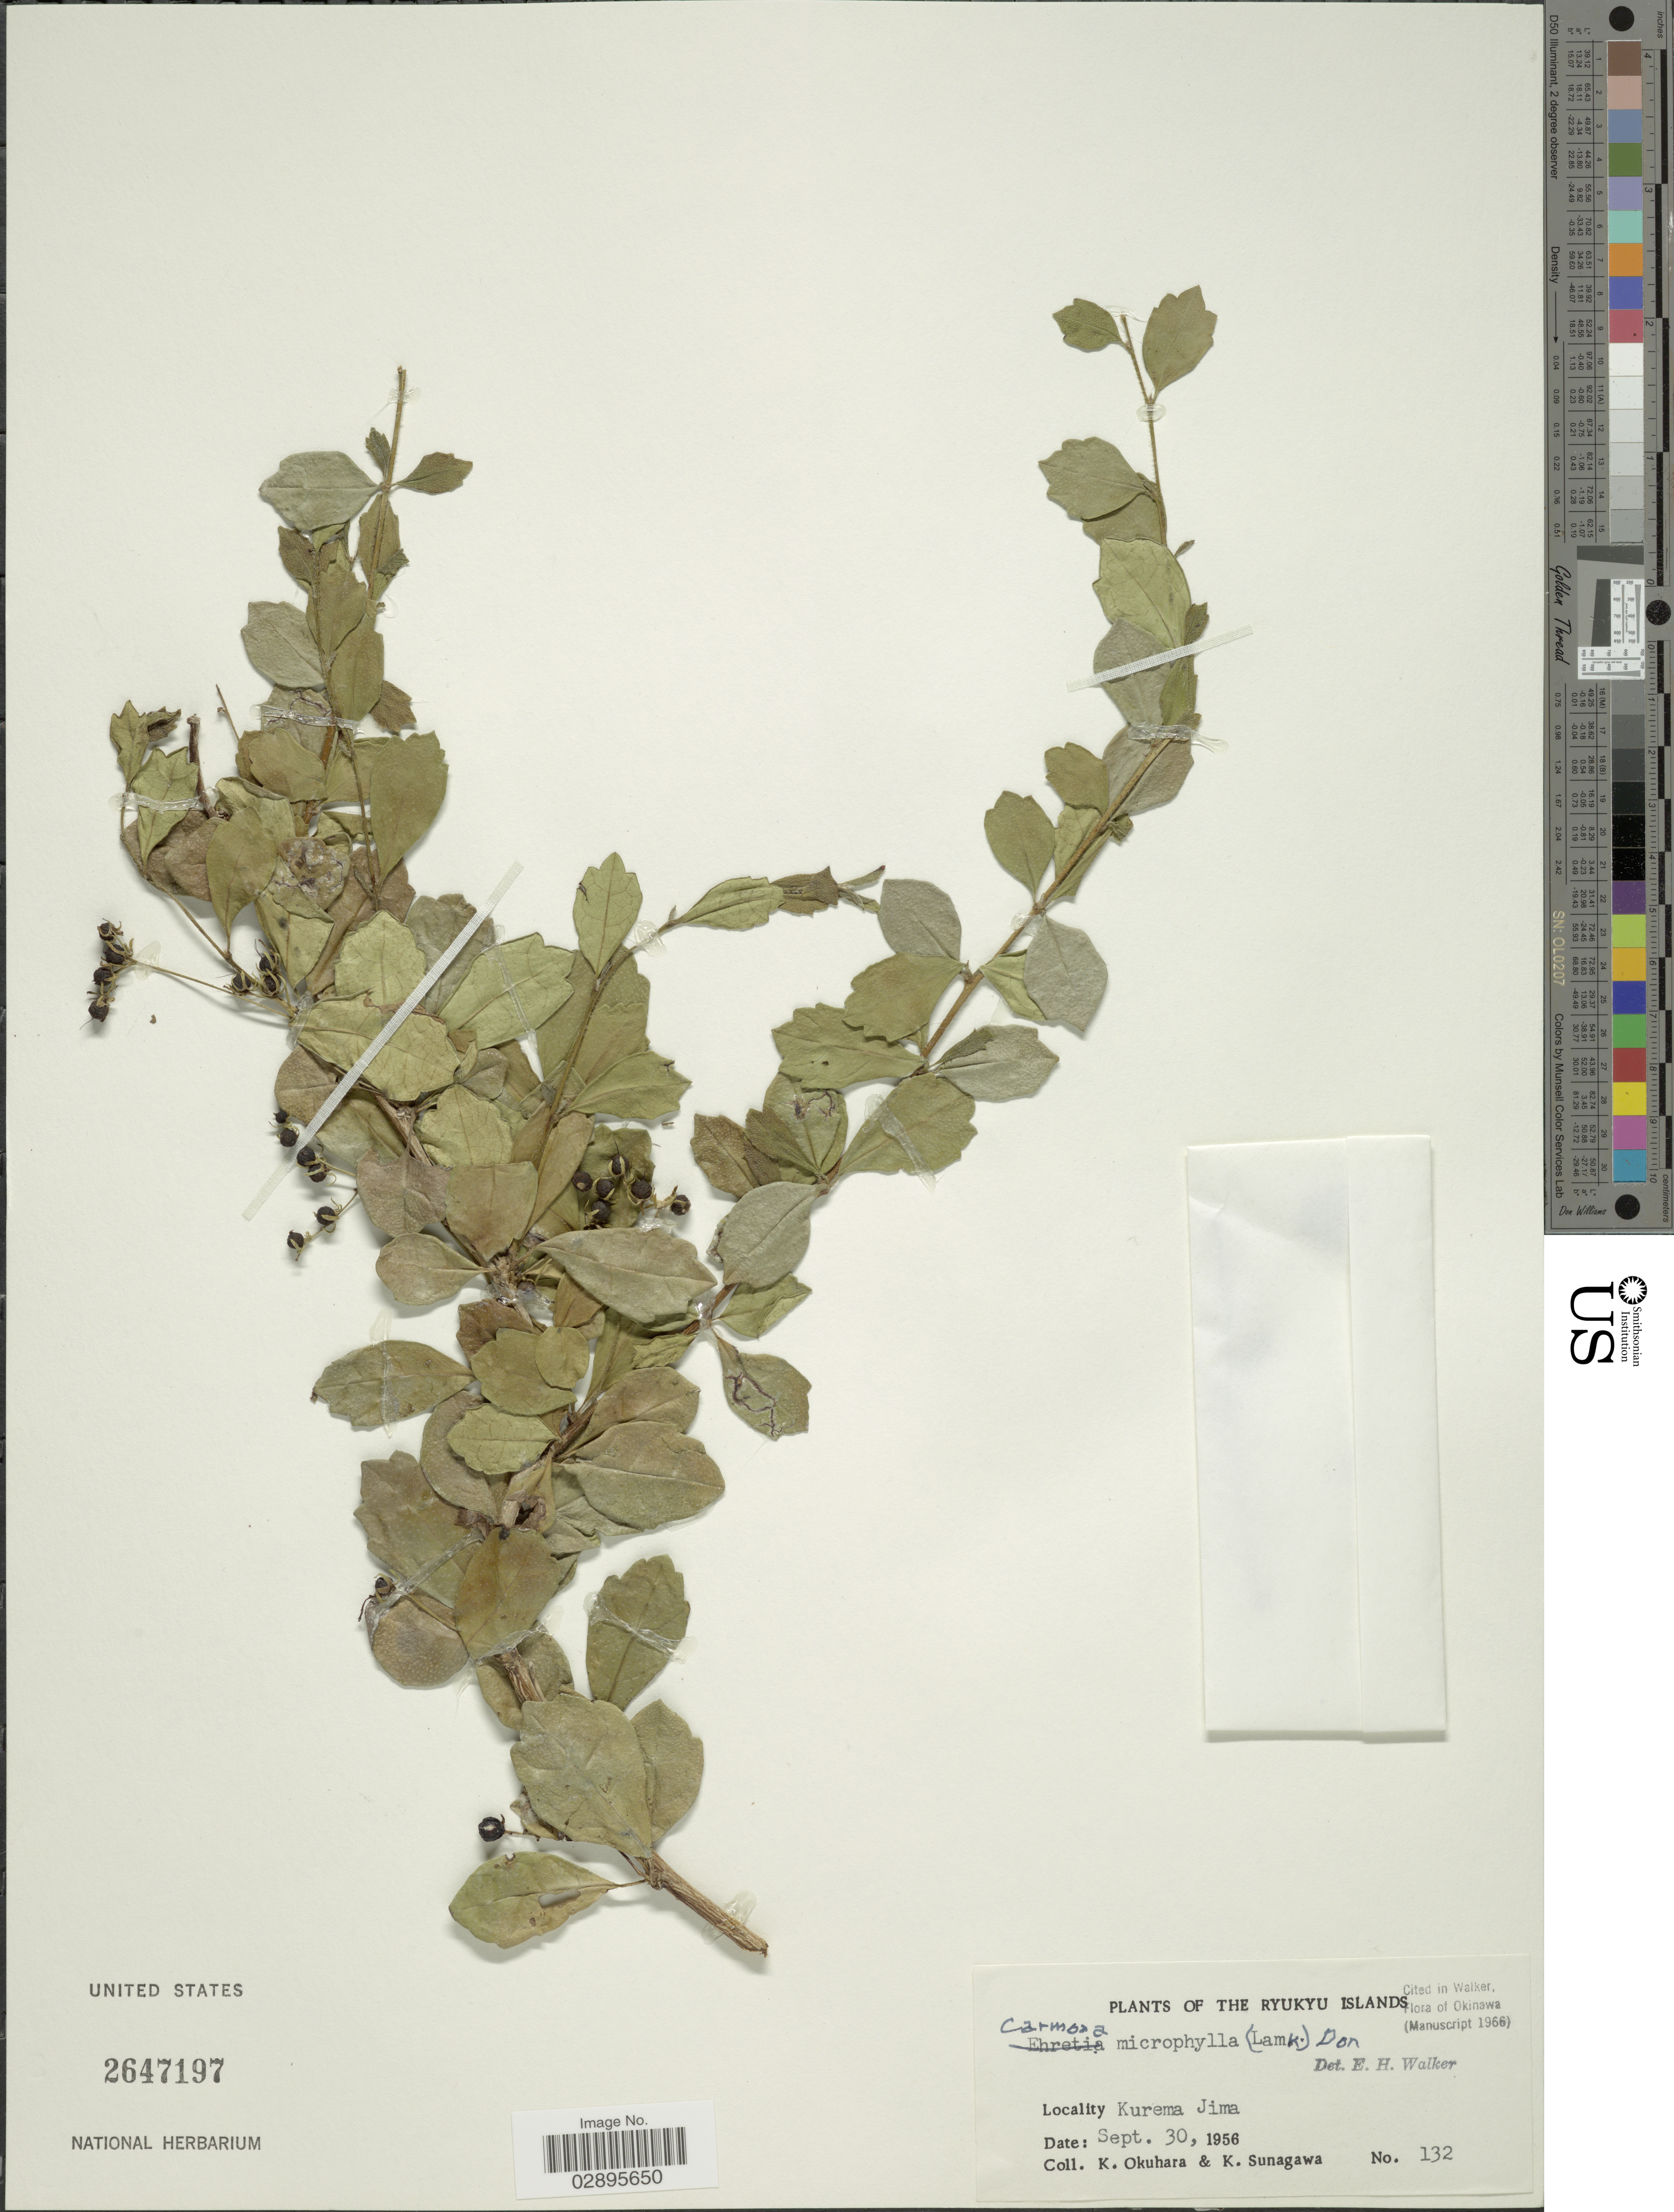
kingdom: Plantae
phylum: Tracheophyta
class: Magnoliopsida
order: Boraginales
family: Ehretiaceae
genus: Ehretia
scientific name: Ehretia microphylla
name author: Lam.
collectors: K. Okuhara & K. Sunagawa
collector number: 132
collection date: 1956-09-30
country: Japan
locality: The Ryukyu Islands. Kurema Jima.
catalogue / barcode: US 2647197